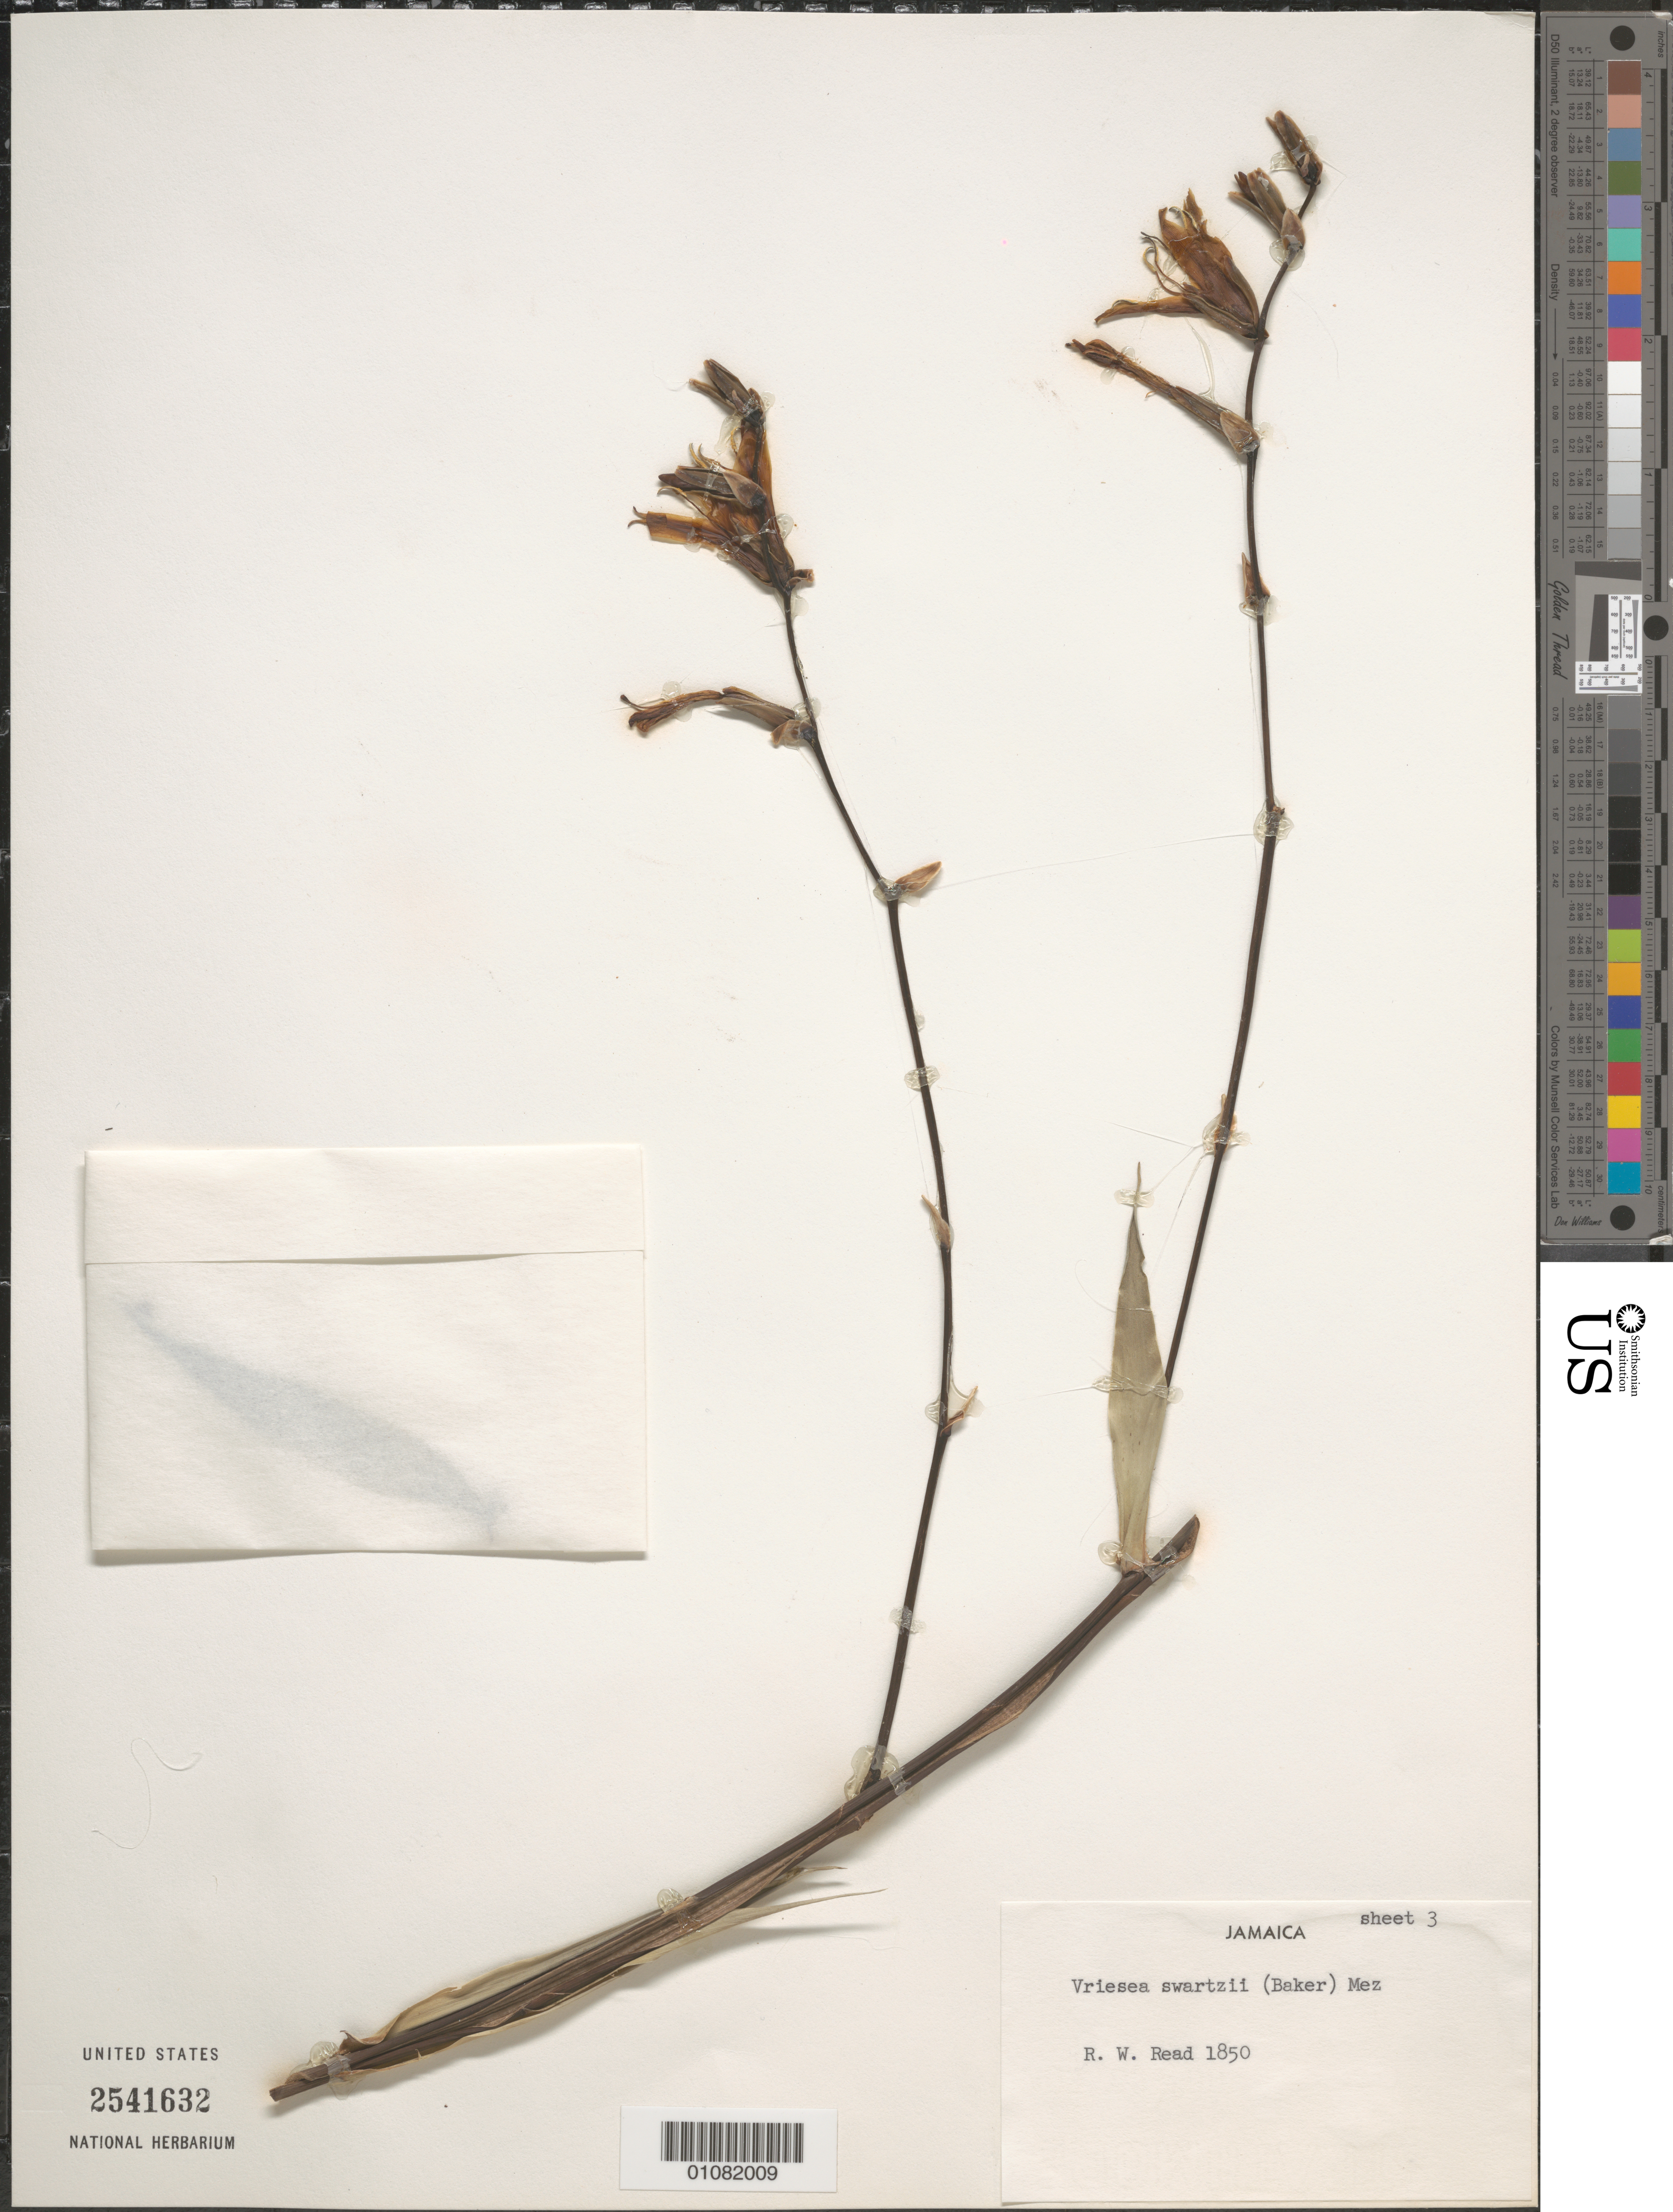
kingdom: Plantae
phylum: Tracheophyta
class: Liliopsida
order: Poales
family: Bromeliaceae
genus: Vriesea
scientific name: Vriesea swartzii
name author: (Baker) Mez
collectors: R. W. Read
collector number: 1850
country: Jamaica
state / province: Saint Ann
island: Jamaica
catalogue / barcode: US 2541632